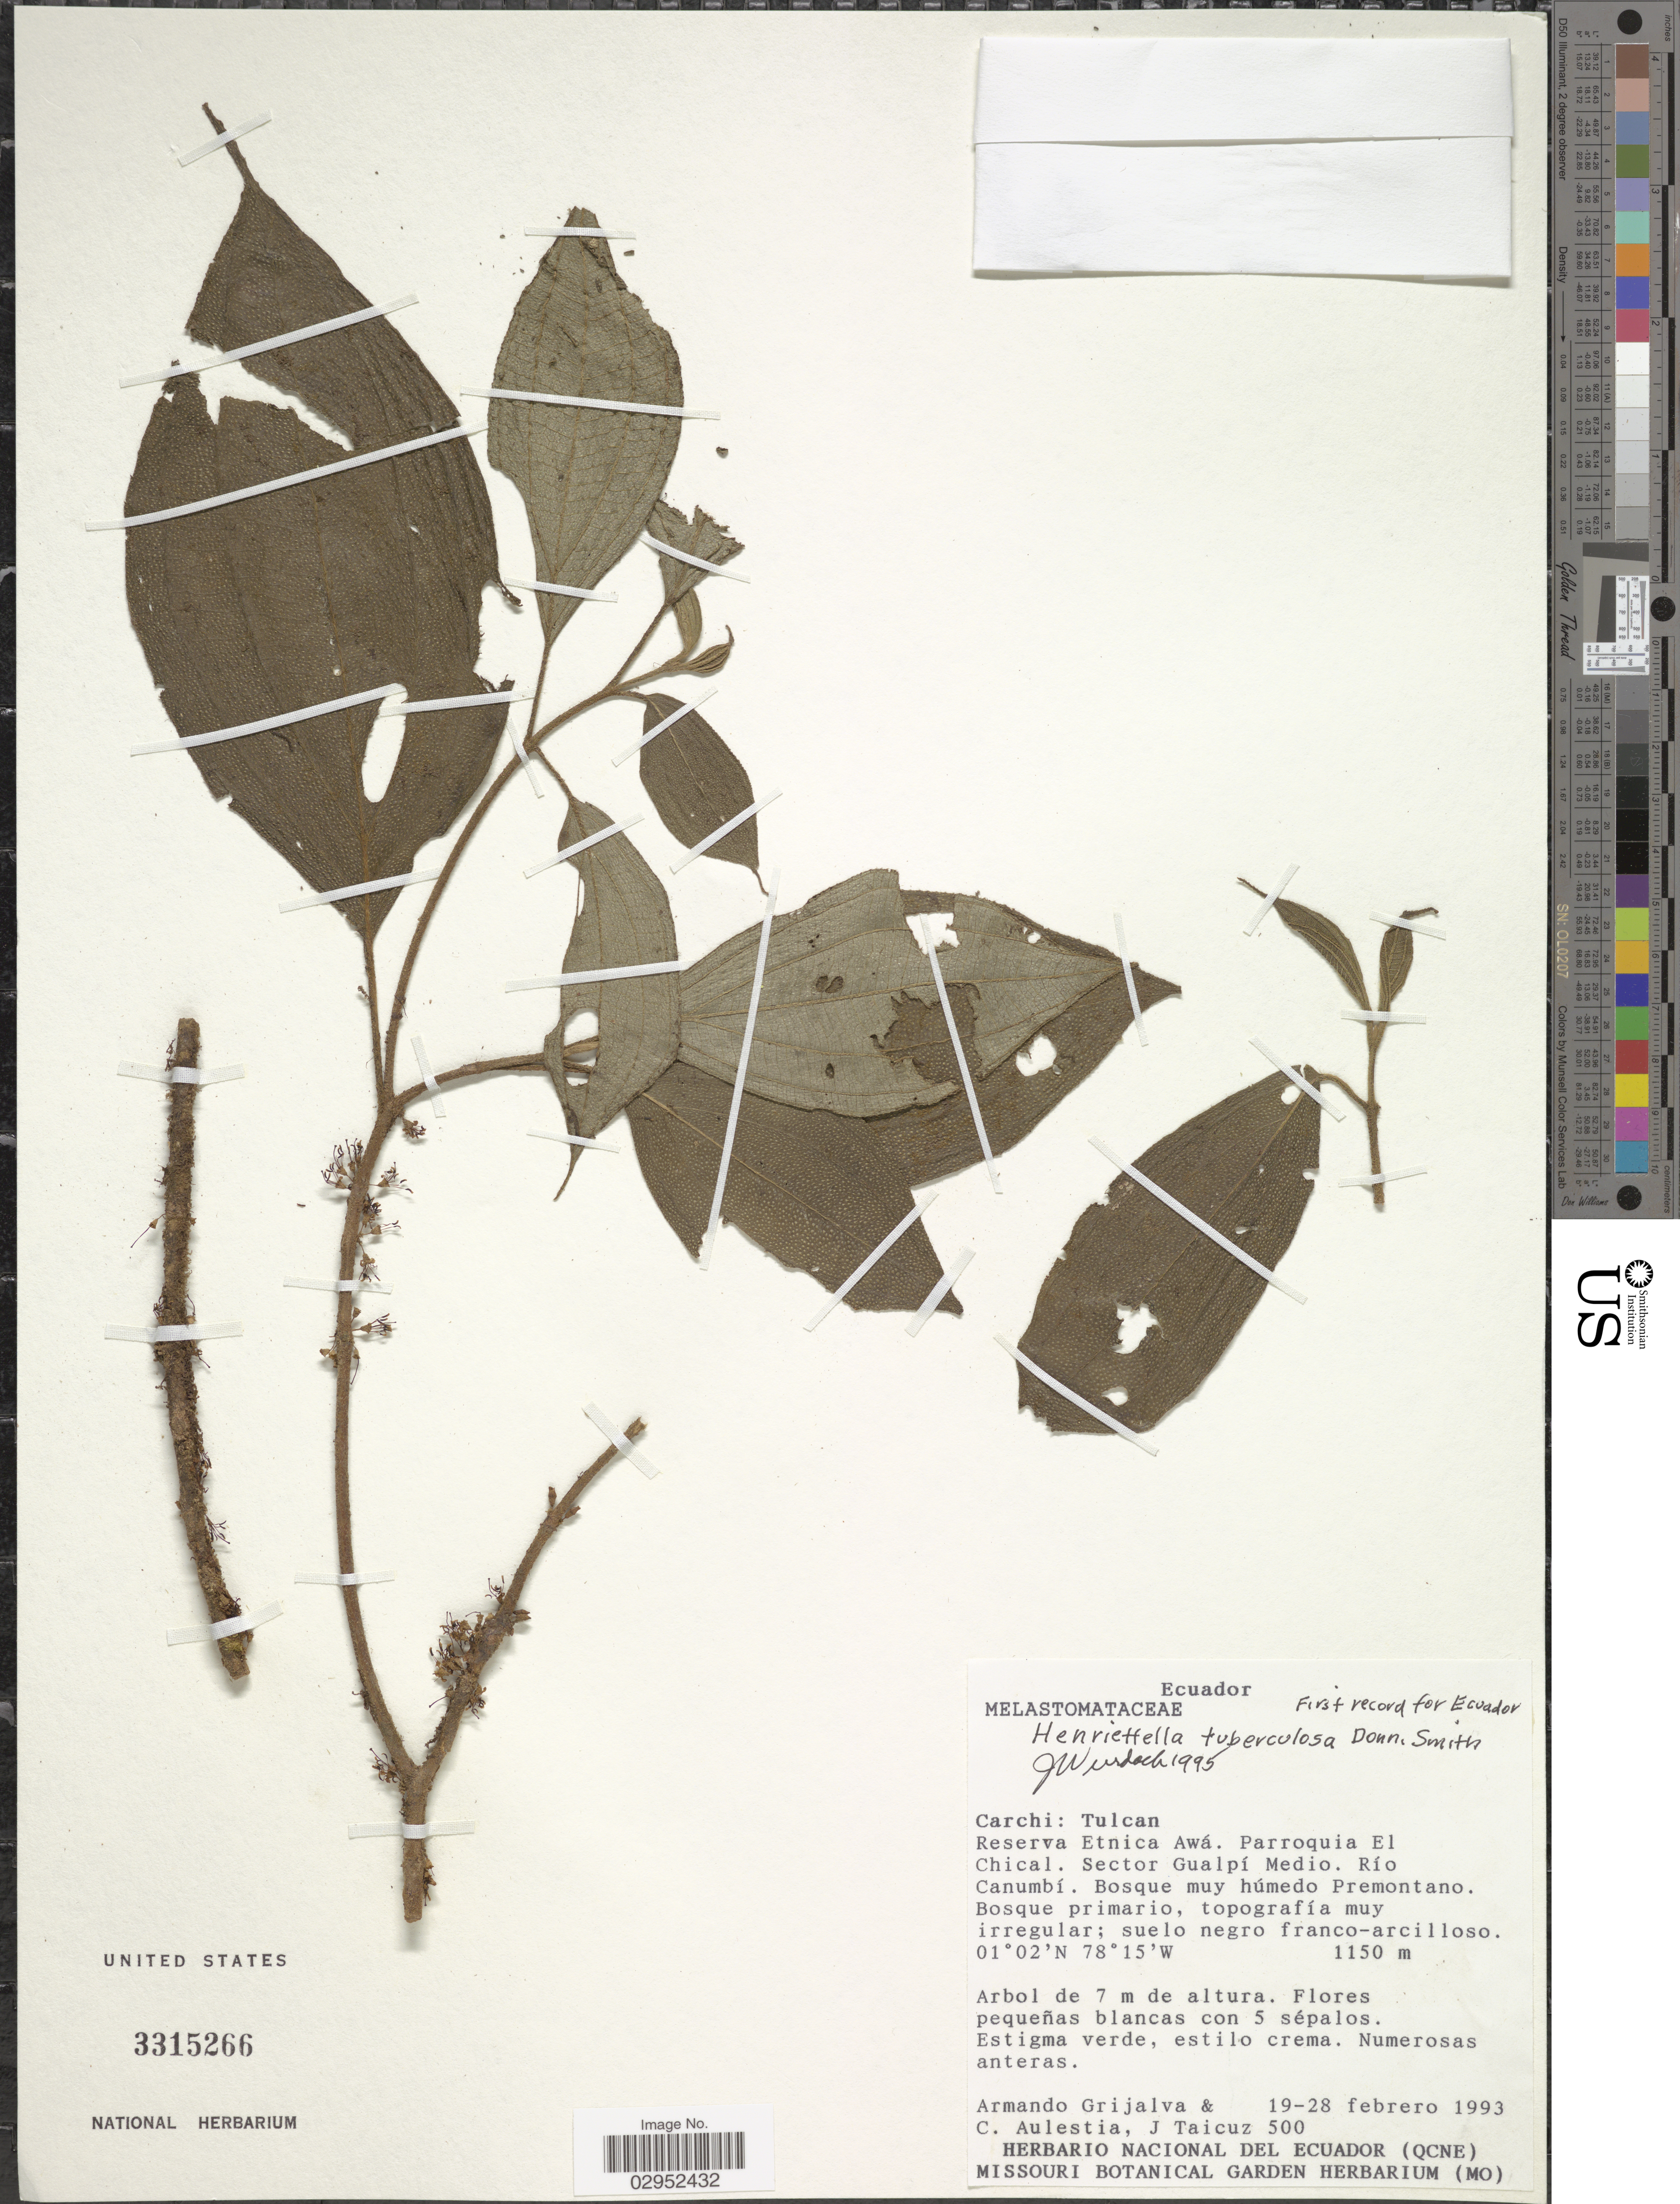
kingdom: Plantae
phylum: Tracheophyta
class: Magnoliopsida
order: Myrtales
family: Melastomataceae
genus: Henriettea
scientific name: Henriettea tuberculosa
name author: (Donn. Sm.) L.O. Williams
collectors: A. Grijalva, C. Aulestia & J. Taicuz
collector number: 500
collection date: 1993-02-19/1993-02-28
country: Ecuador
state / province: Carchi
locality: Tulcan. Reserva Etnica Awá. Parroquia El Chical. Sector Gualpí Medio. Río Canumbí.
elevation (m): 1150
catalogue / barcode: US 3315266